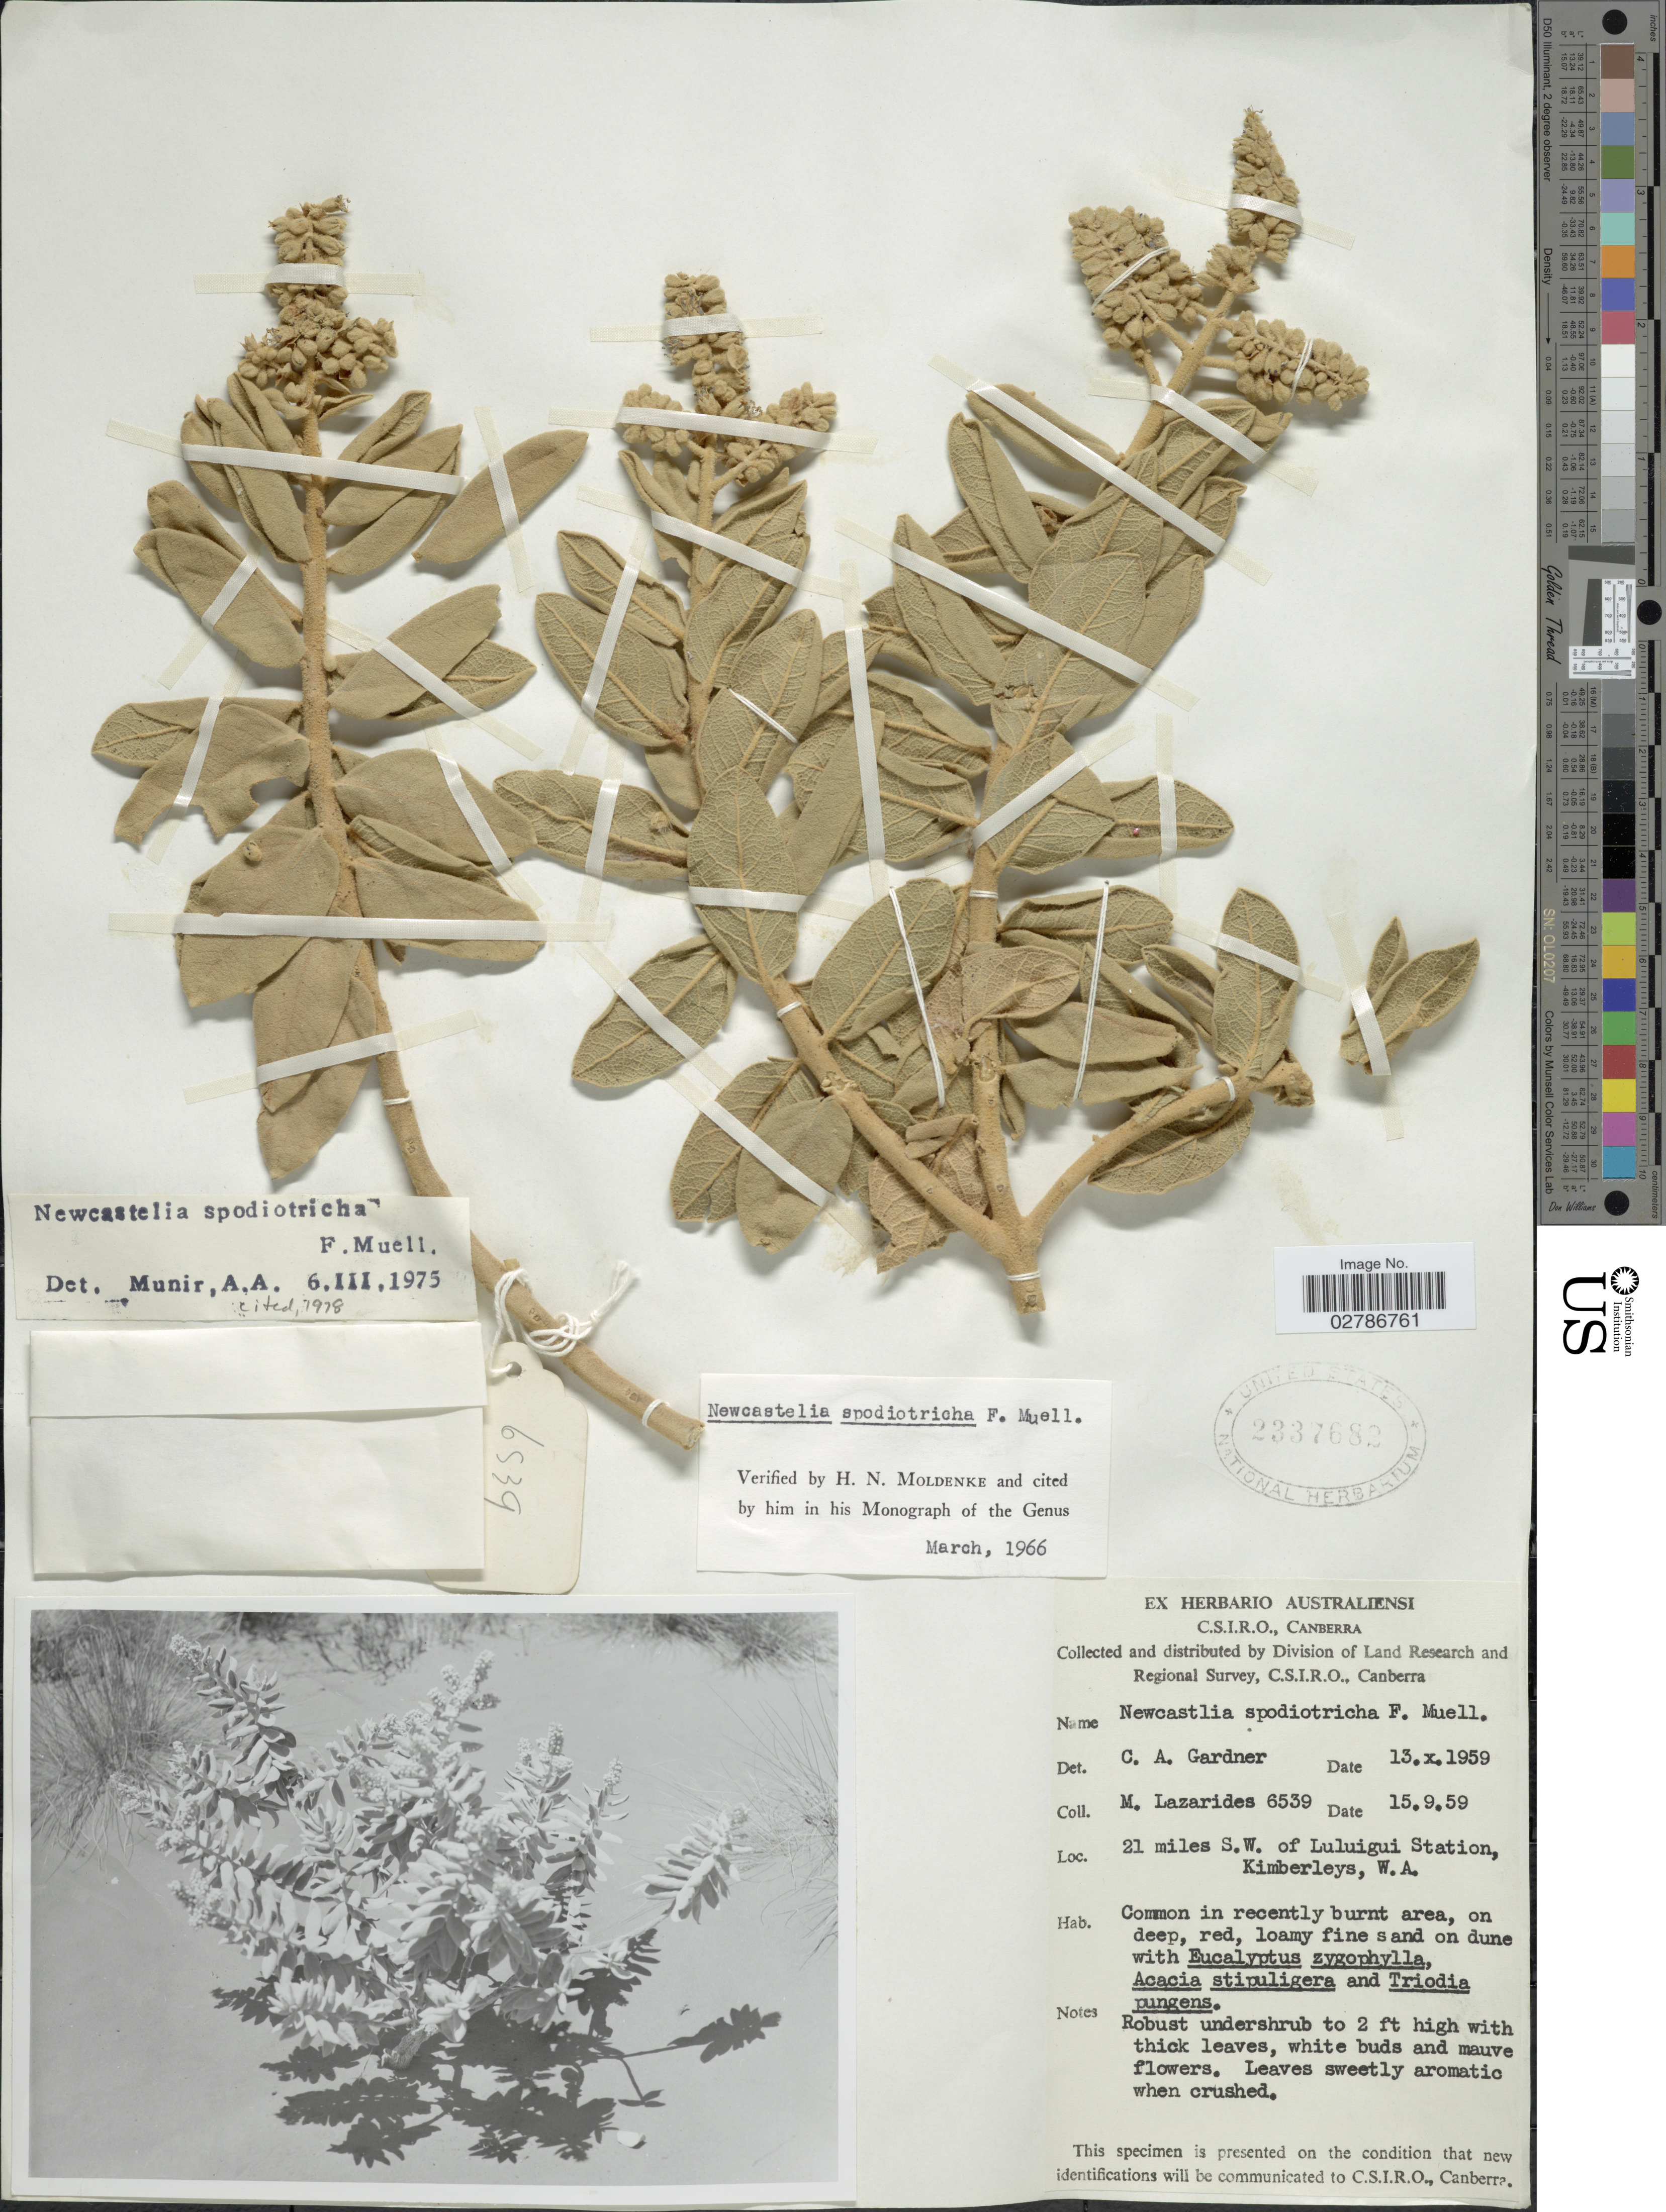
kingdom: Plantae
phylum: Tracheophyta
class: Magnoliopsida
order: Lamiales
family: Lamiaceae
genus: Newcastelia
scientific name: Newcastelia spodiotricha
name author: F. Muell.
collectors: M. Lazarides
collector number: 6539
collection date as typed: Transcribed d/m/y: 15/9/59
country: Australia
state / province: Western Australia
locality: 21 miles S.W. of Luluigui Station, Kimberleys, W.A.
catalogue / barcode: US 2337682